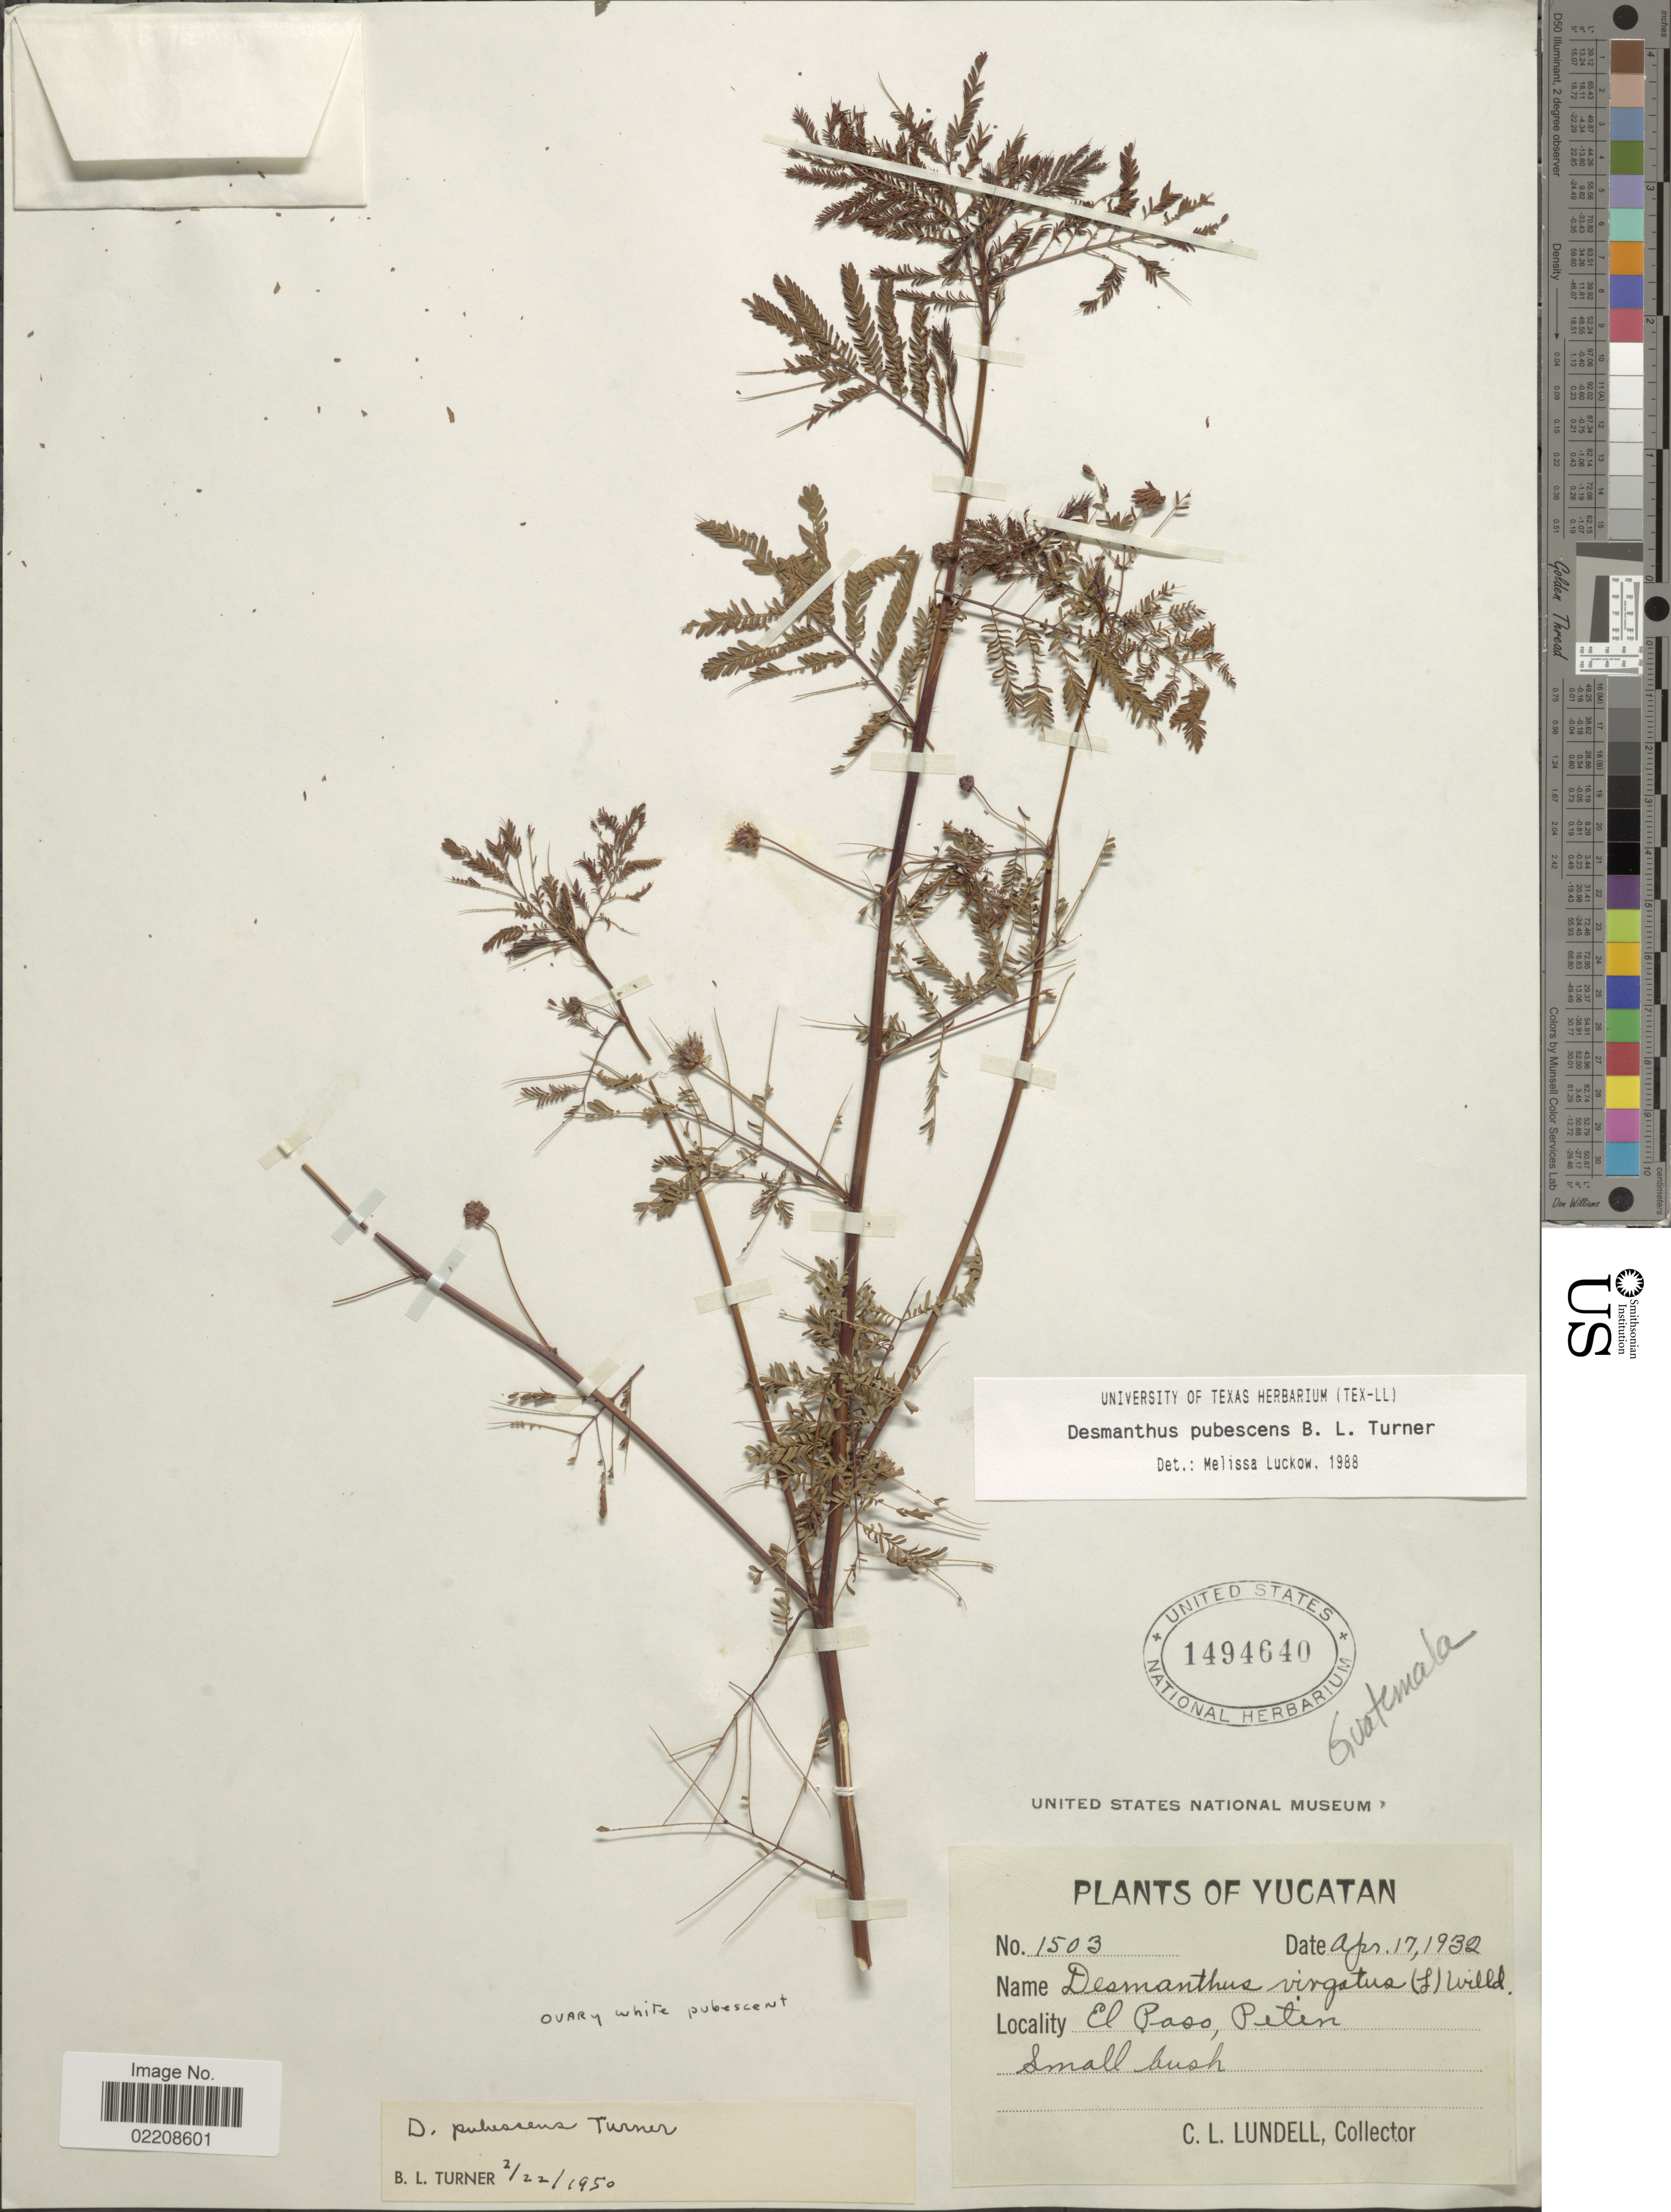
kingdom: Plantae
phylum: Tracheophyta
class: Magnoliopsida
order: Fabales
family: Fabaceae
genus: Desmanthus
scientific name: Desmanthus pubescens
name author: B.L. Turner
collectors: C. L. Lundell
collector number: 1503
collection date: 1932-04-17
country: Guatemala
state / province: El Petén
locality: Yucatan. El Paso, Peten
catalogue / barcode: US 1494640